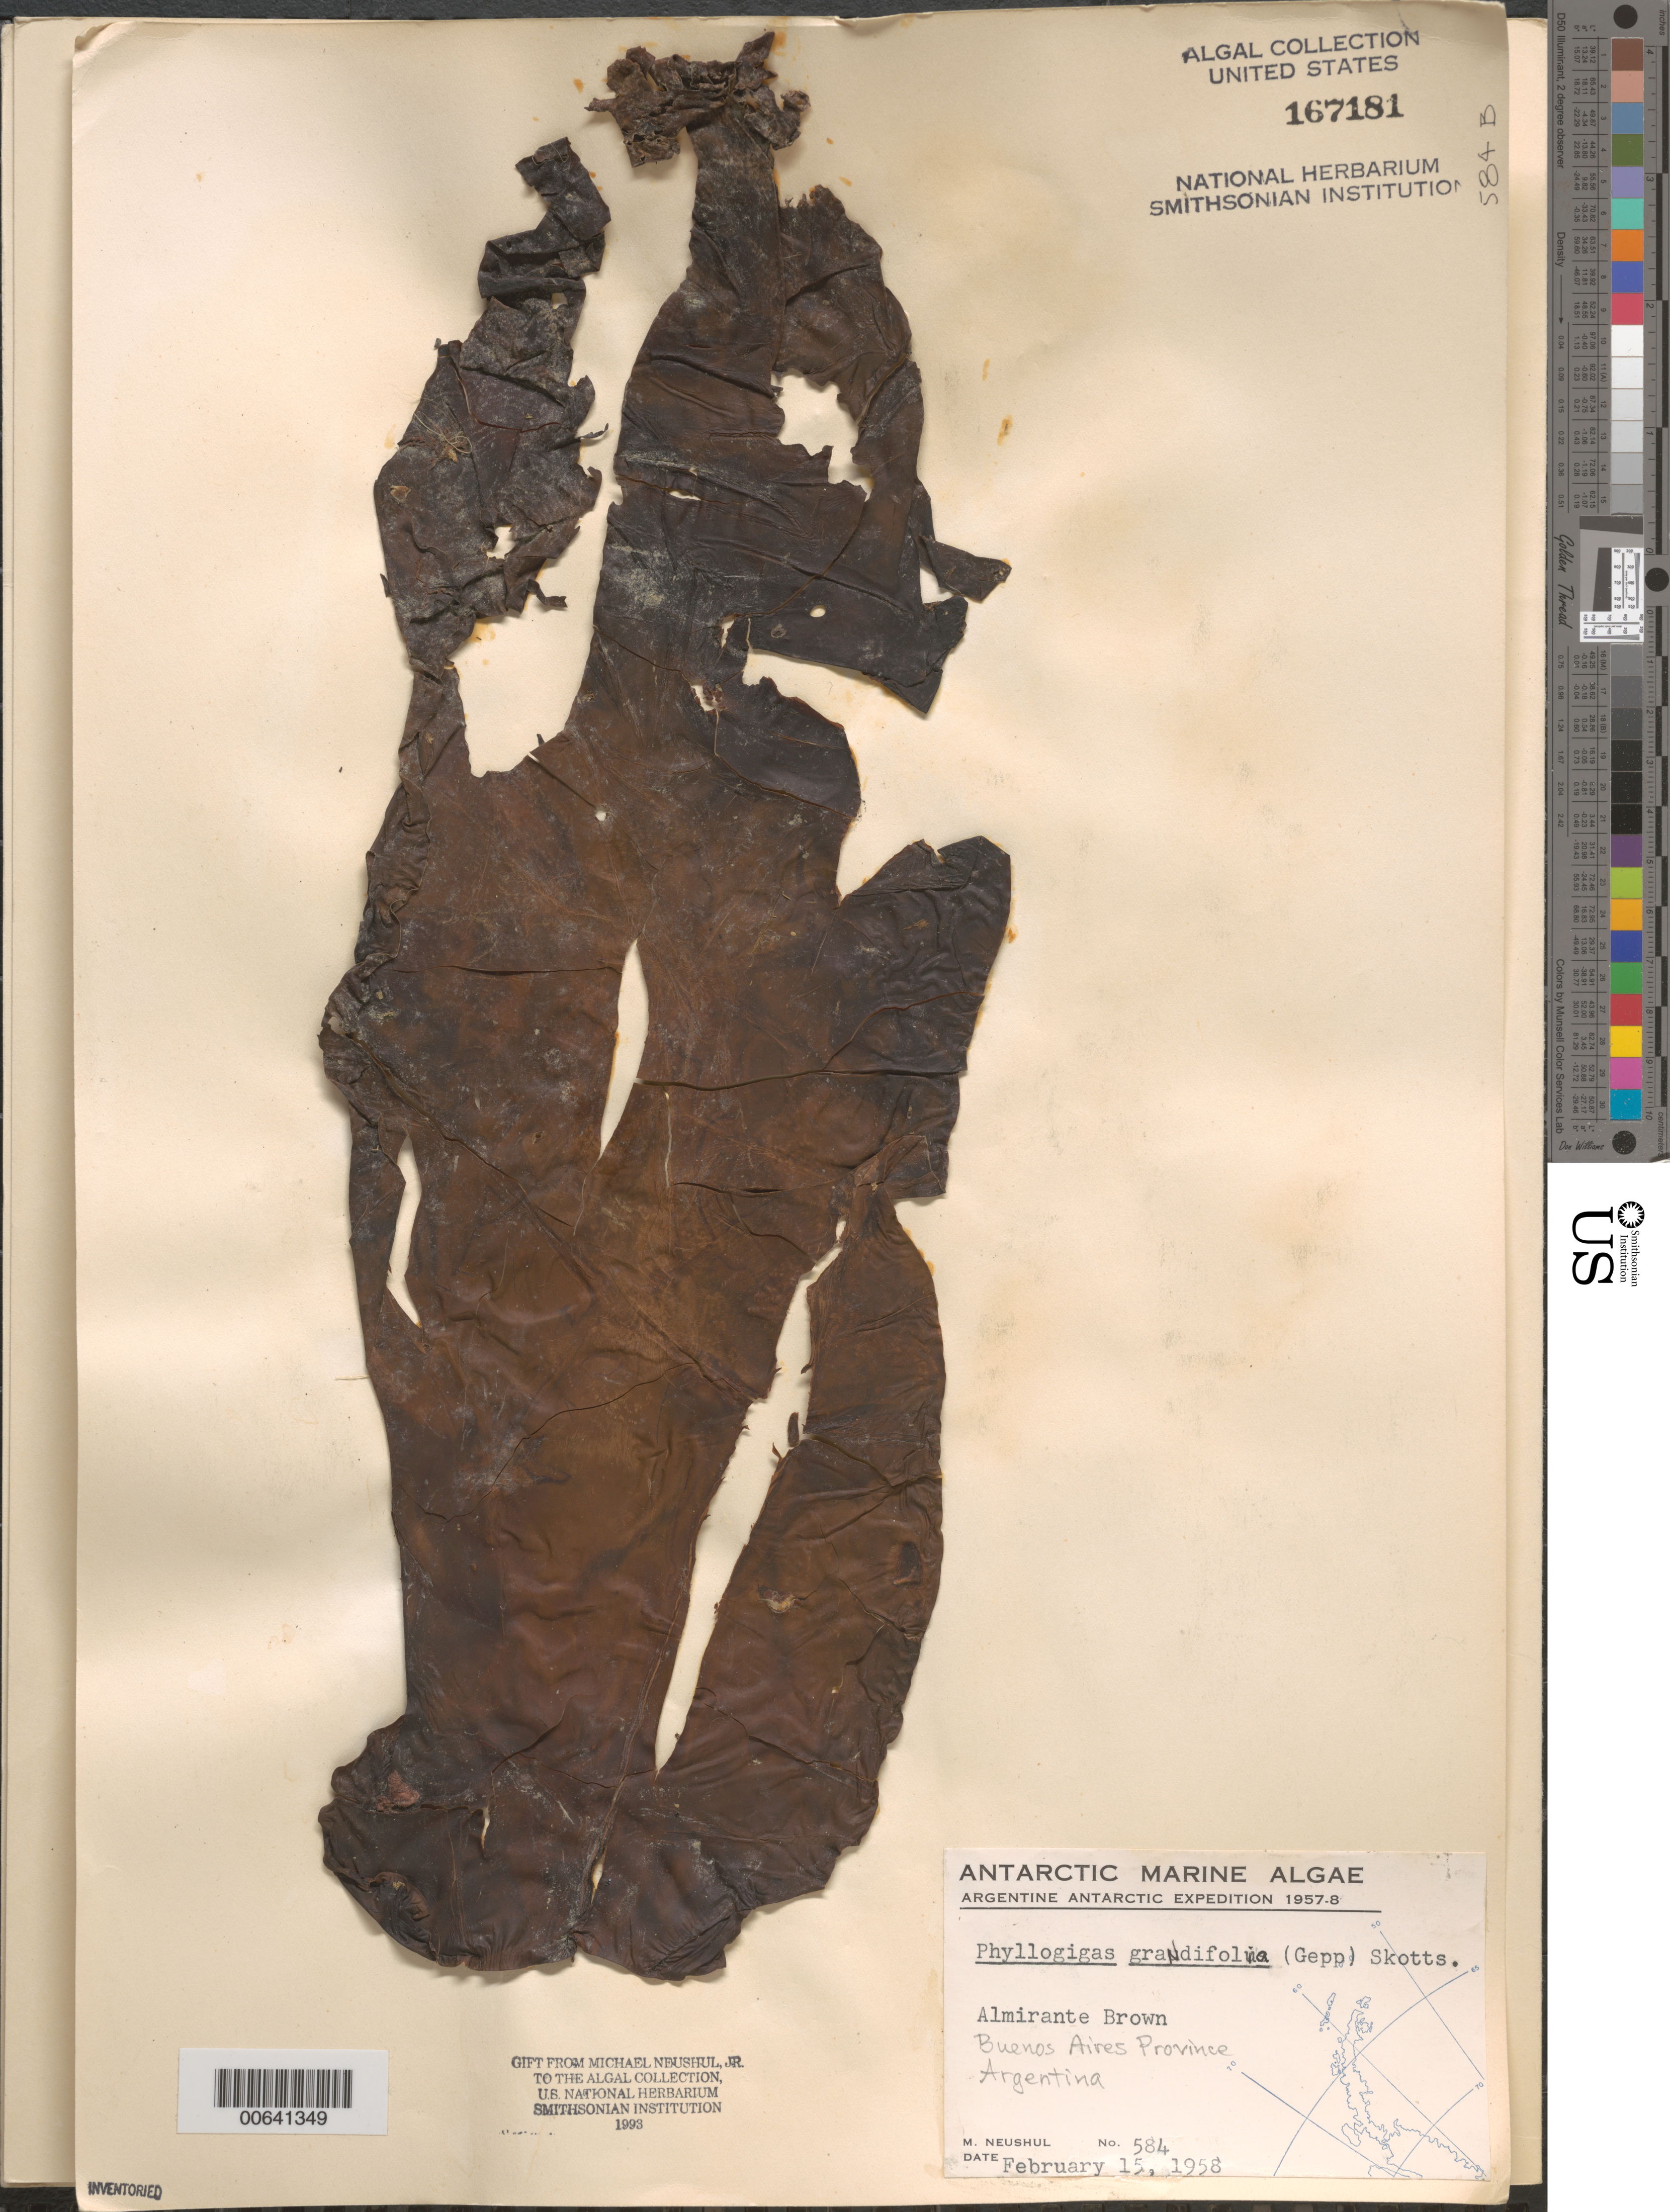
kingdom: Chromista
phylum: Ochrophyta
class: Phaeophyceae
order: Desmarestiales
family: Desmarestiaceae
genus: Himantothallus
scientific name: Himantothallus grandifolius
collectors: M. Neushul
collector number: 584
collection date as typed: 15 Feb 1958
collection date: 1958-02-15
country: Argentina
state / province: Buenos Aires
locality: Almirante Brown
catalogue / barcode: US 167181